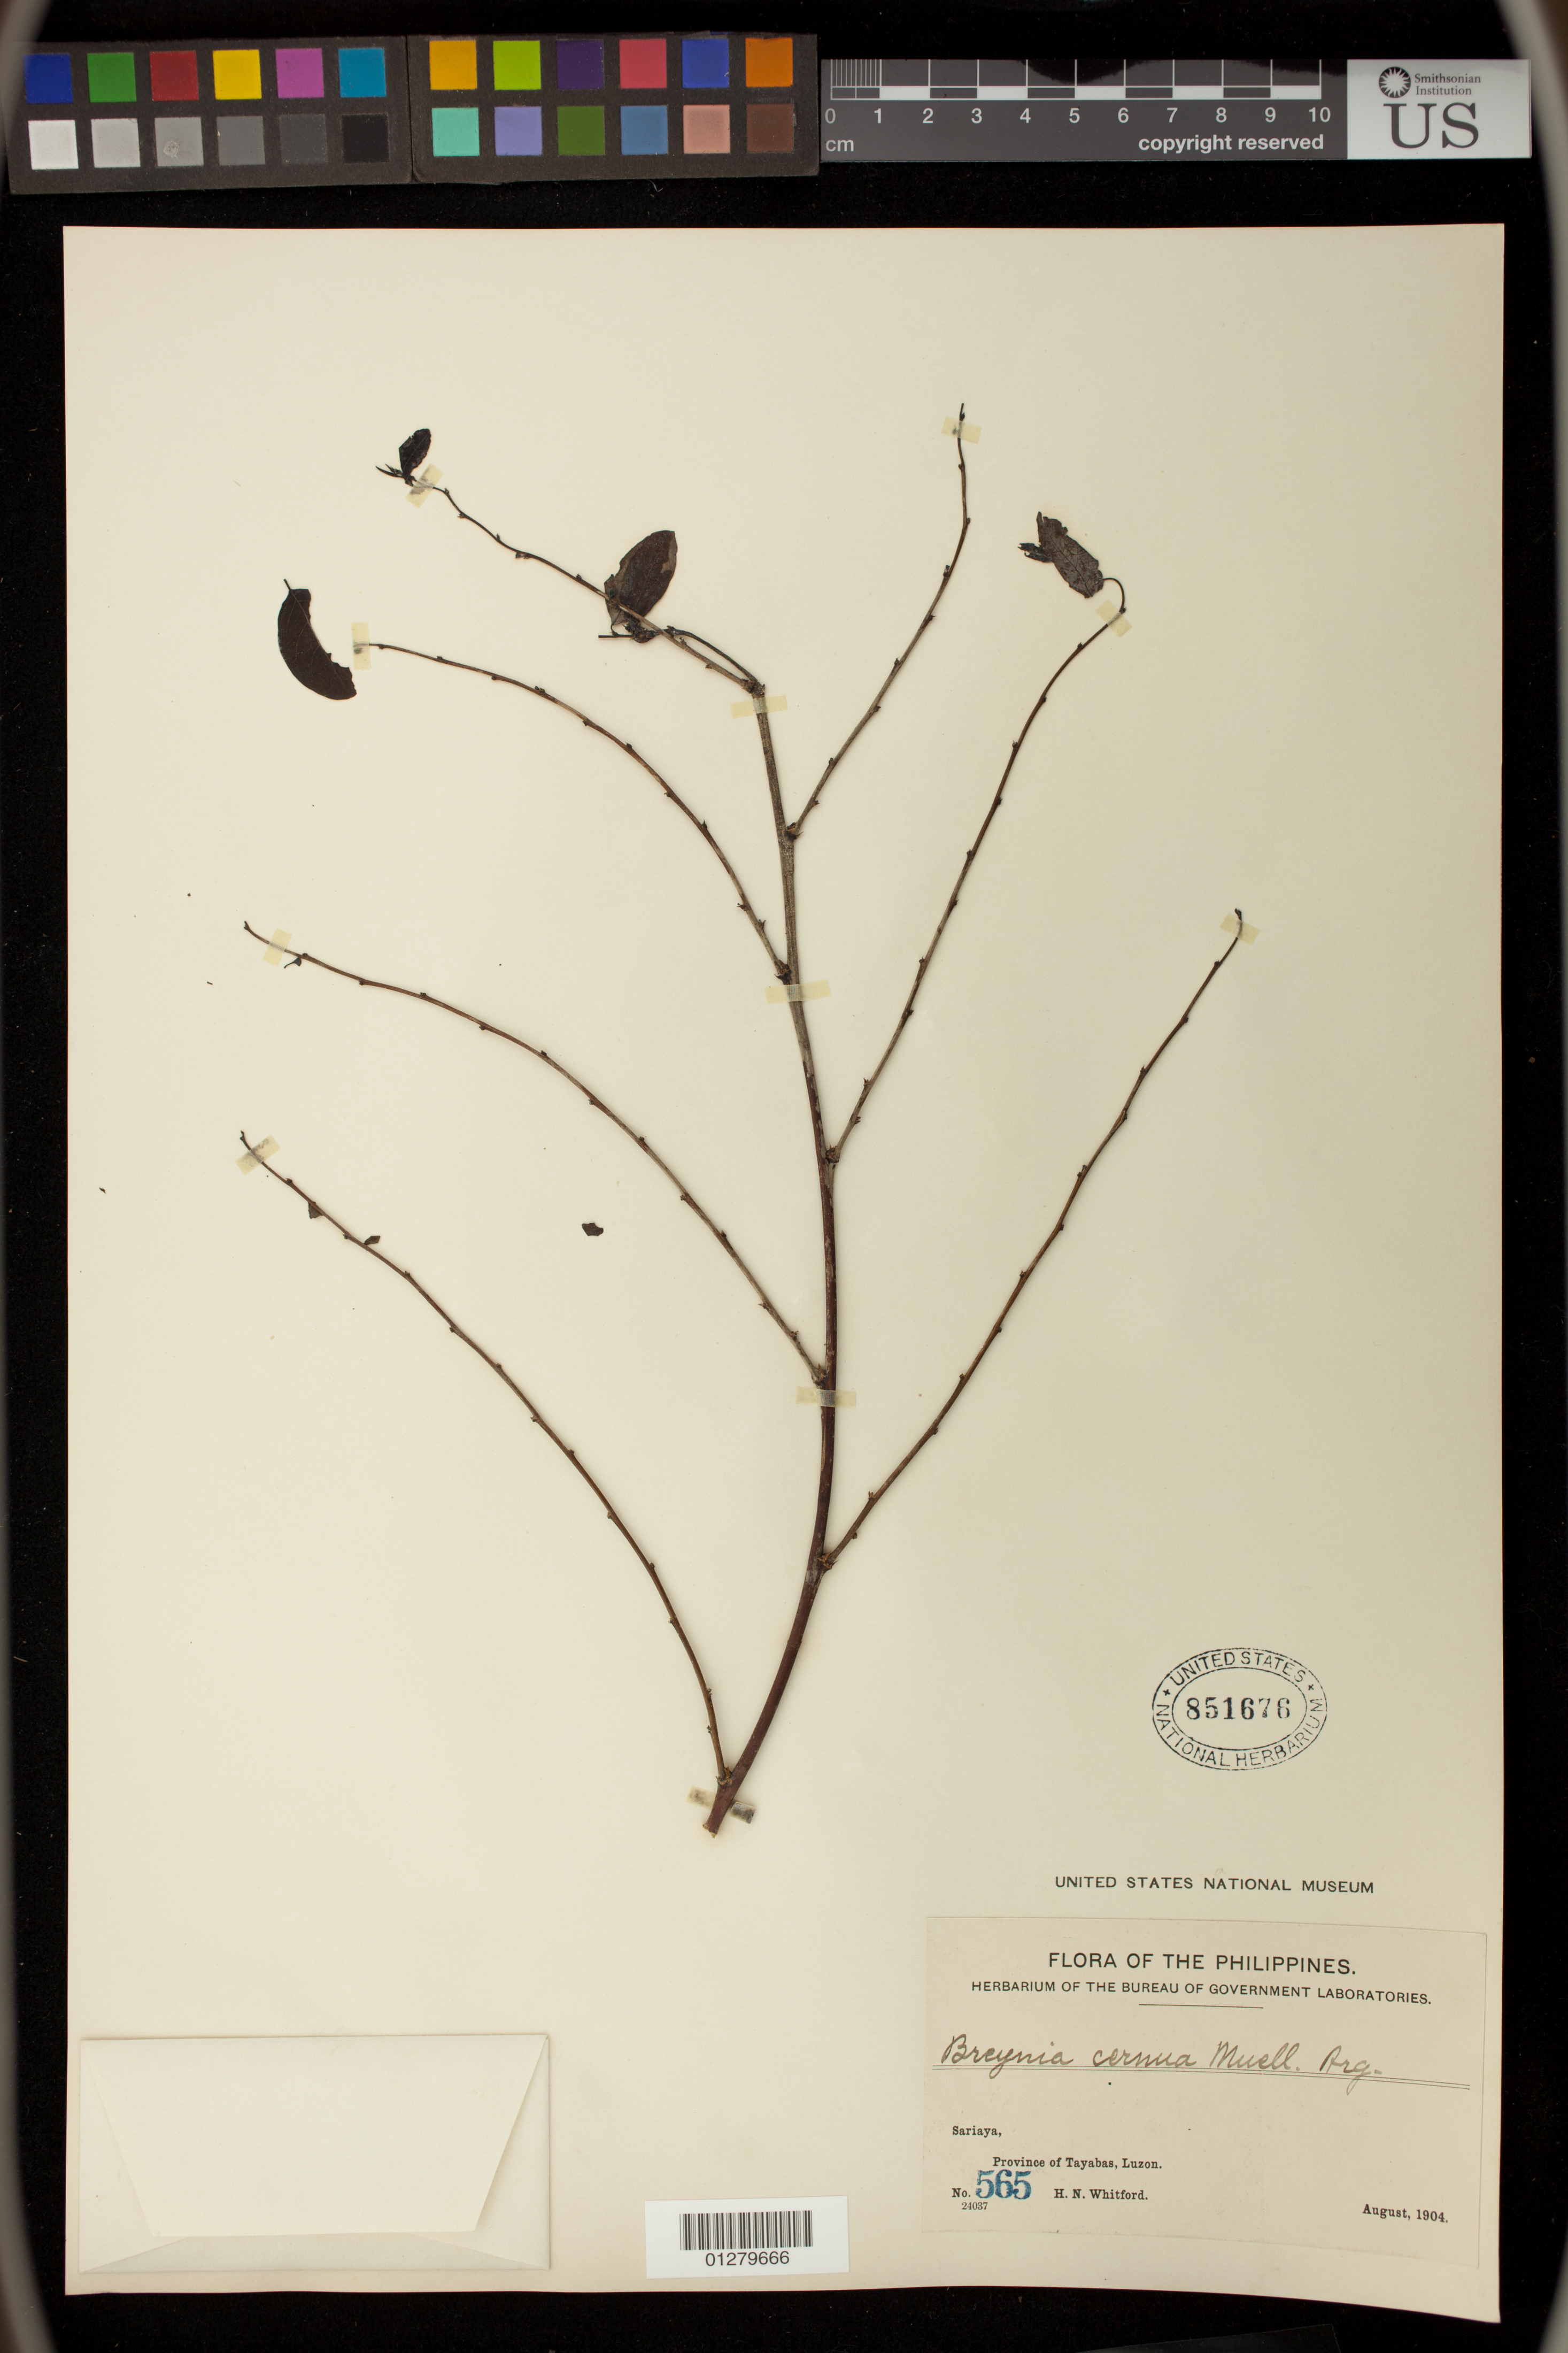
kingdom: Plantae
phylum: Tracheophyta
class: Magnoliopsida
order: Malpighiales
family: Phyllanthaceae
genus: Breynia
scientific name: Breynia cernua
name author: (Poir.) Müll. Arg.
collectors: H. N. Whitford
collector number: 565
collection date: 1904-08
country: Philippines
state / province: Calabarzon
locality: Sariaya, Province of tayabas Luzon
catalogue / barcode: US 851676